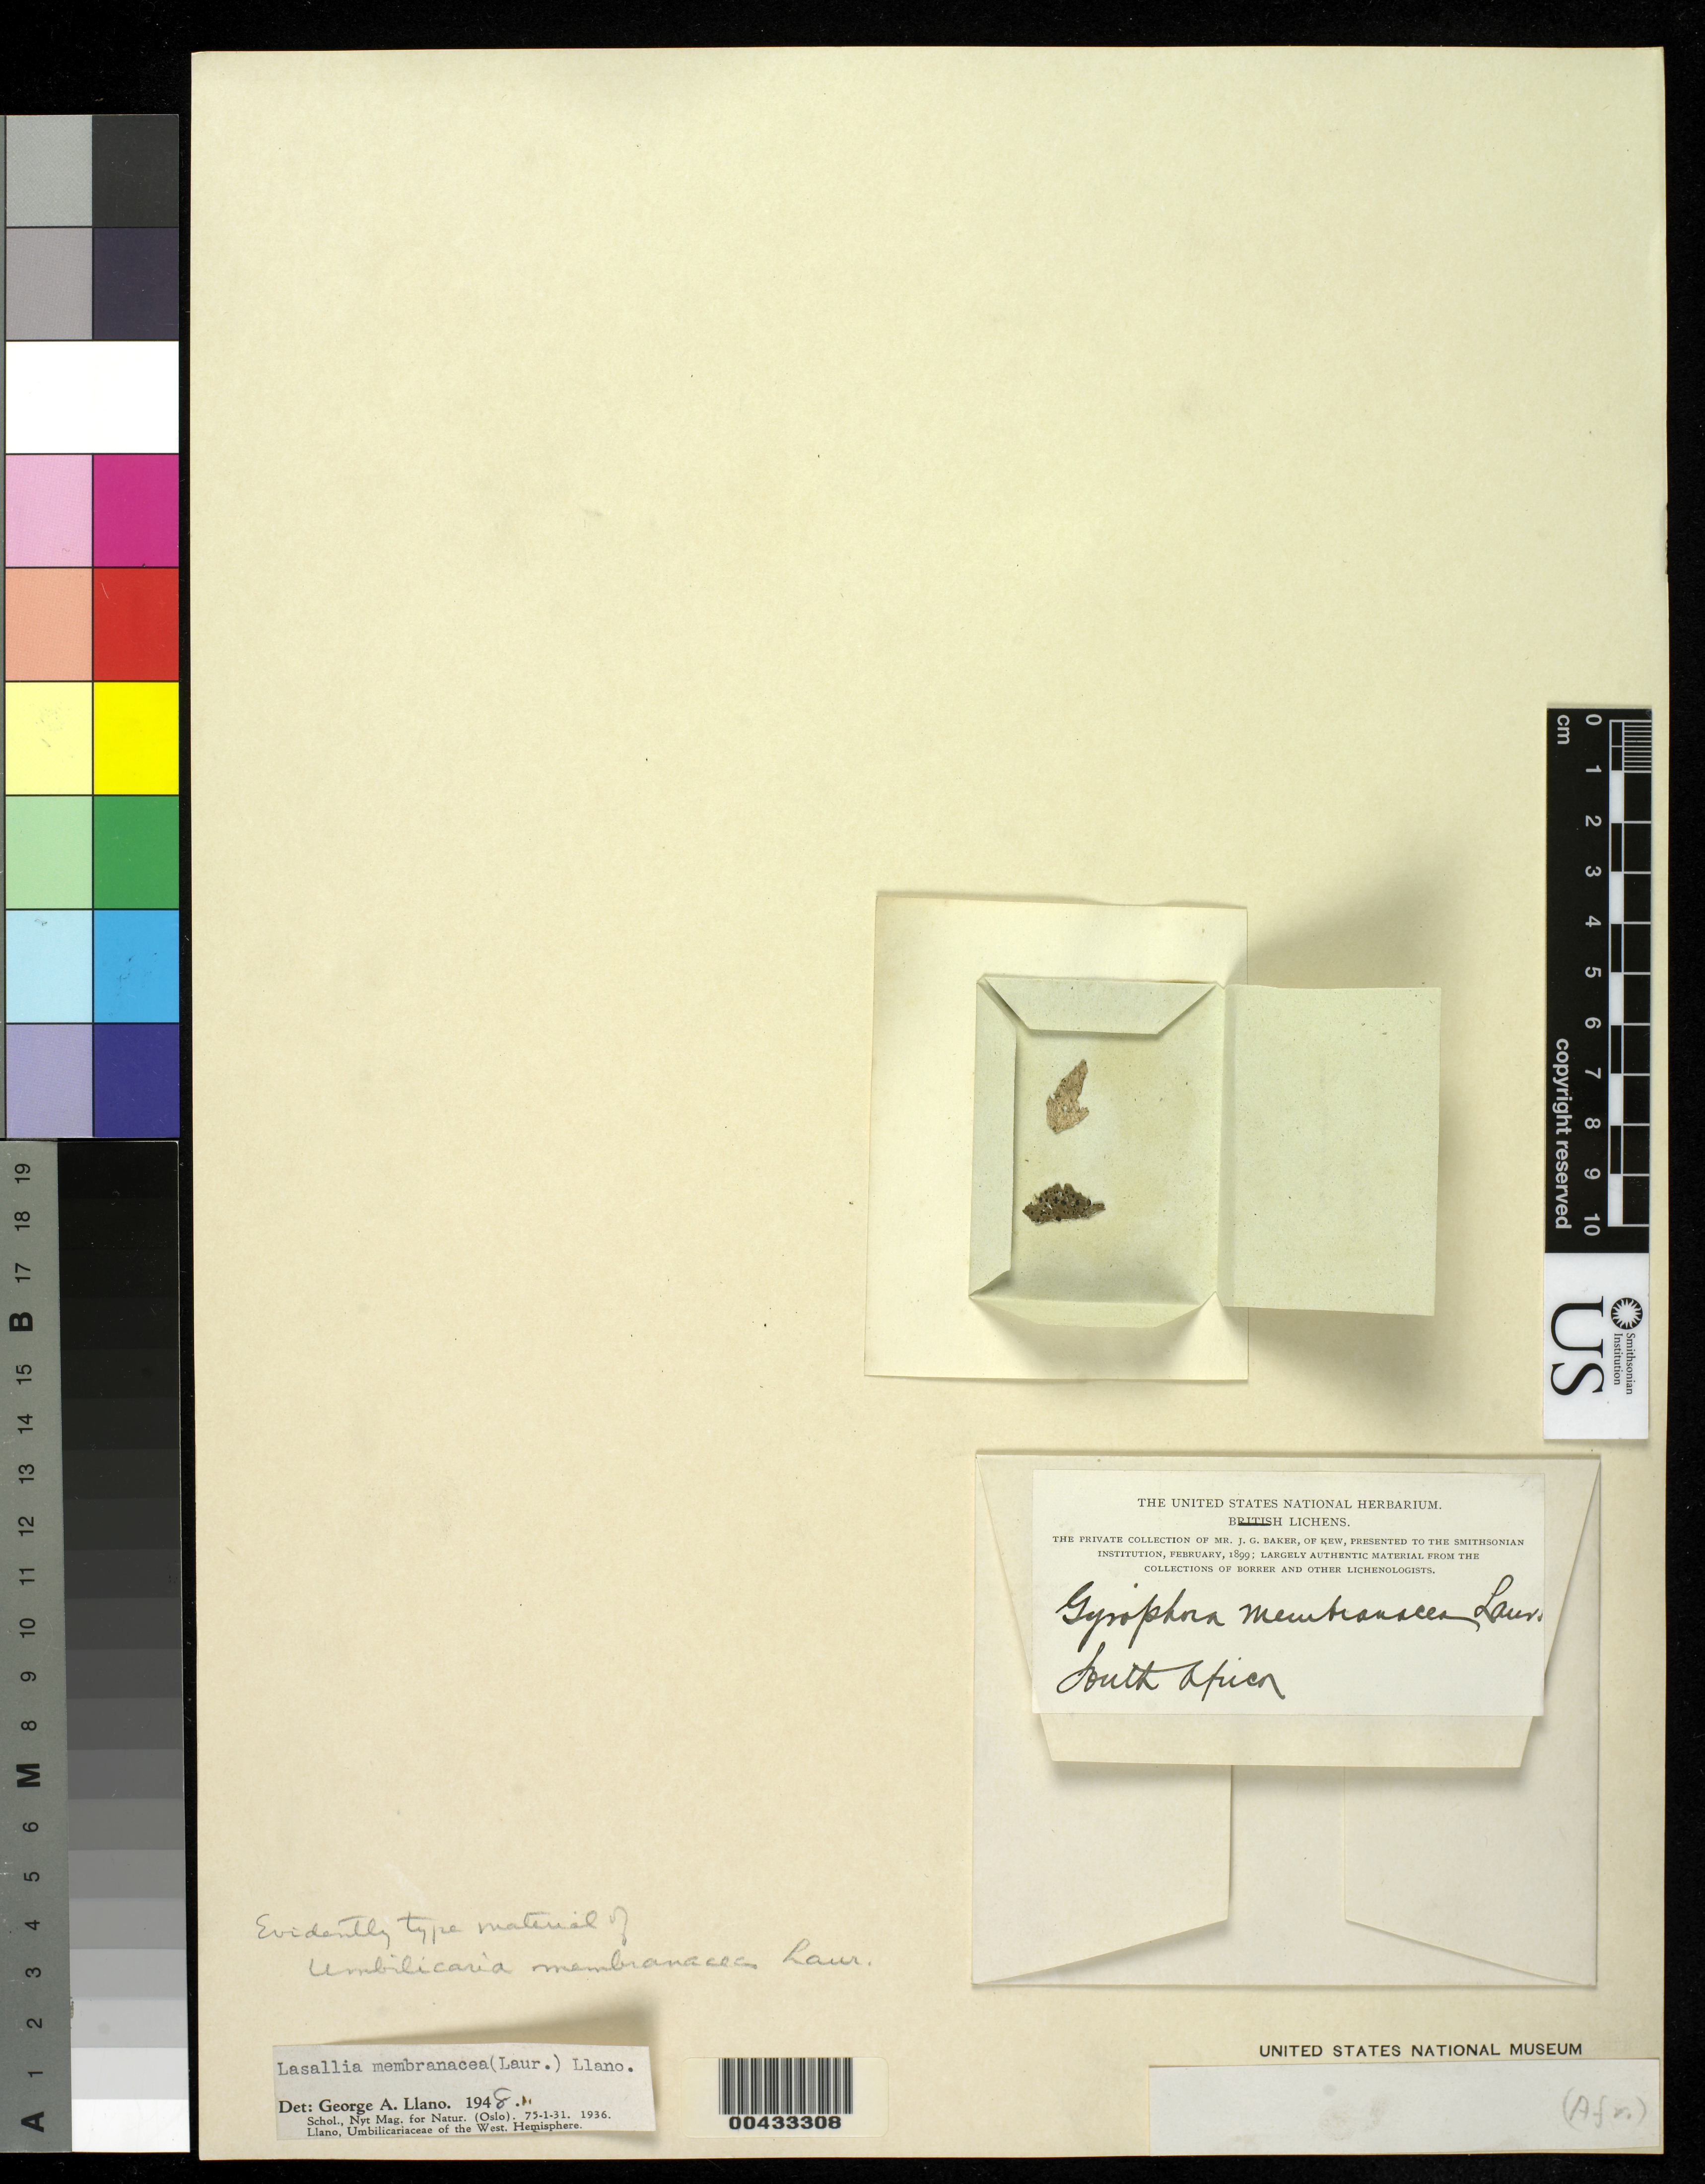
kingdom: Fungi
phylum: Ascomycota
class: Lecanoromycetes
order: Umbilicariales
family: Umbilicariaceae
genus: Umbilicaria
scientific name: Umbilicaria membranacea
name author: Laurila in Nyl.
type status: Type Collection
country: South Africa